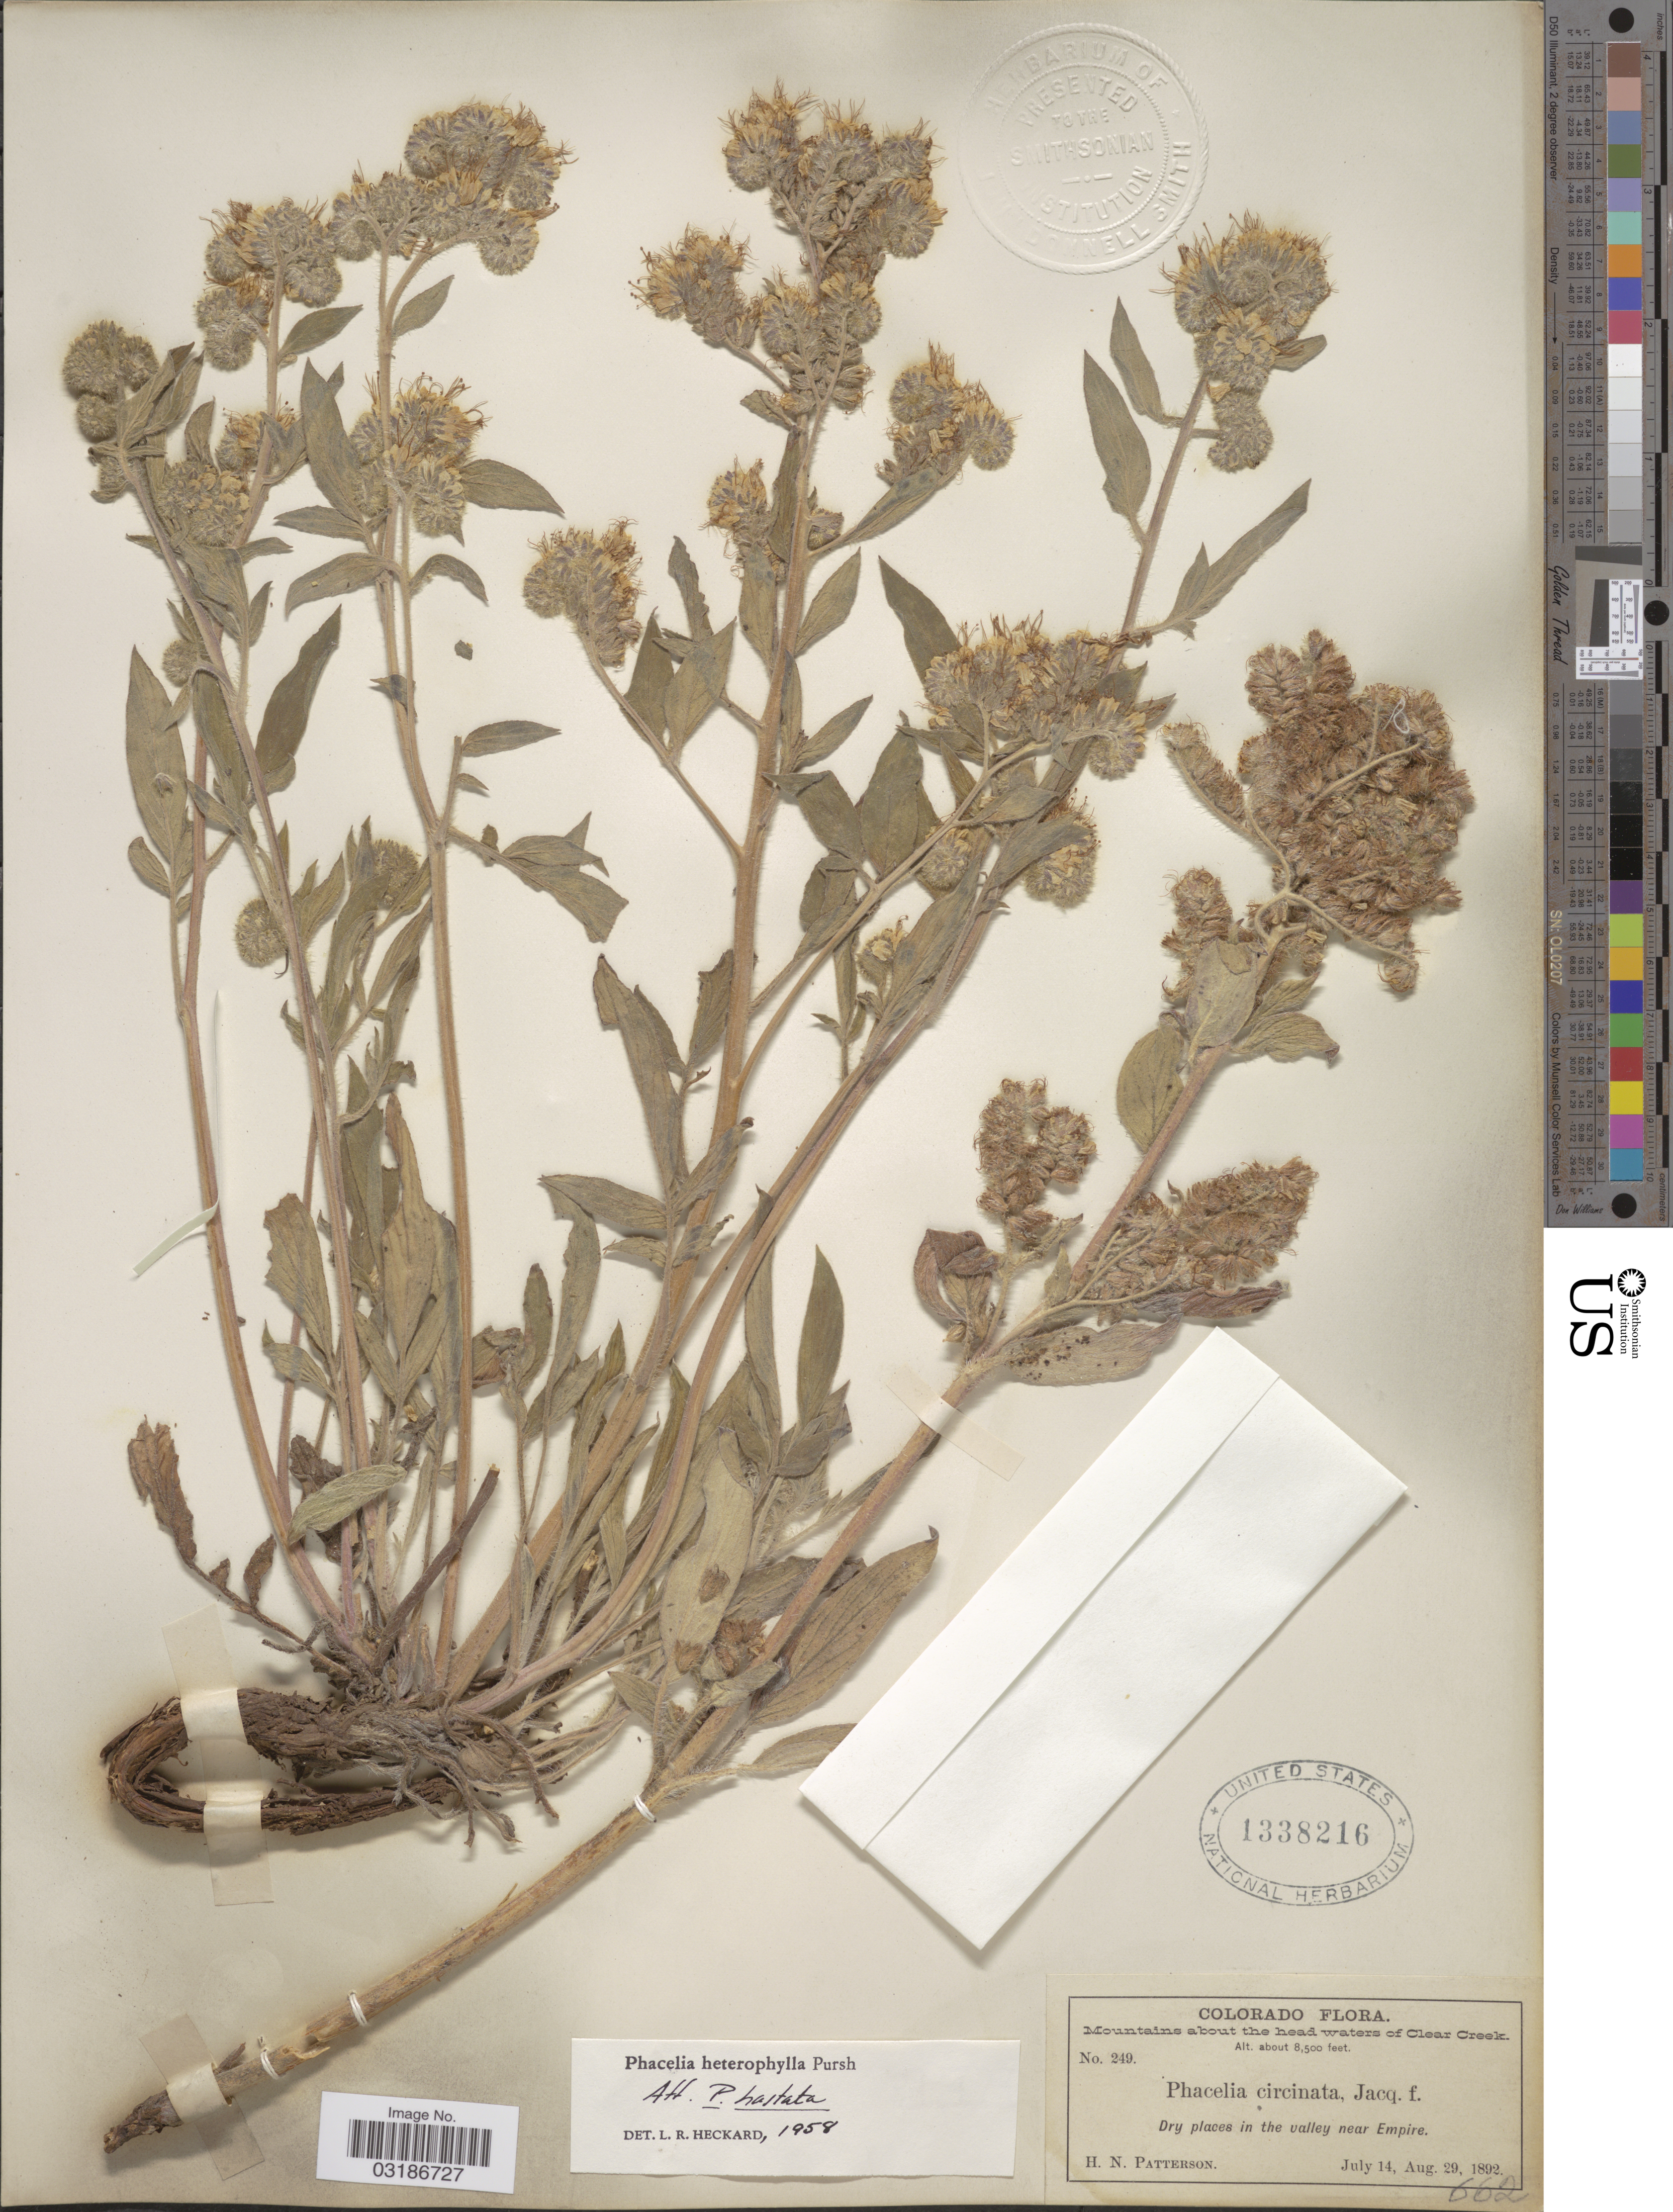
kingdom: Plantae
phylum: Tracheophyta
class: Magnoliopsida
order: Boraginales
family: Hydrophyllaceae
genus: Phacelia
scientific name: Phacelia heterophylla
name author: Pursh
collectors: H. N. Patterson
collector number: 249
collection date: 1892-07-14/1892-08-29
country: United States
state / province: Colorado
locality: Mountains about the head waters of Clear Creek. Dry places in the valley near Empire.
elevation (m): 2591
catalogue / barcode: US 1338216